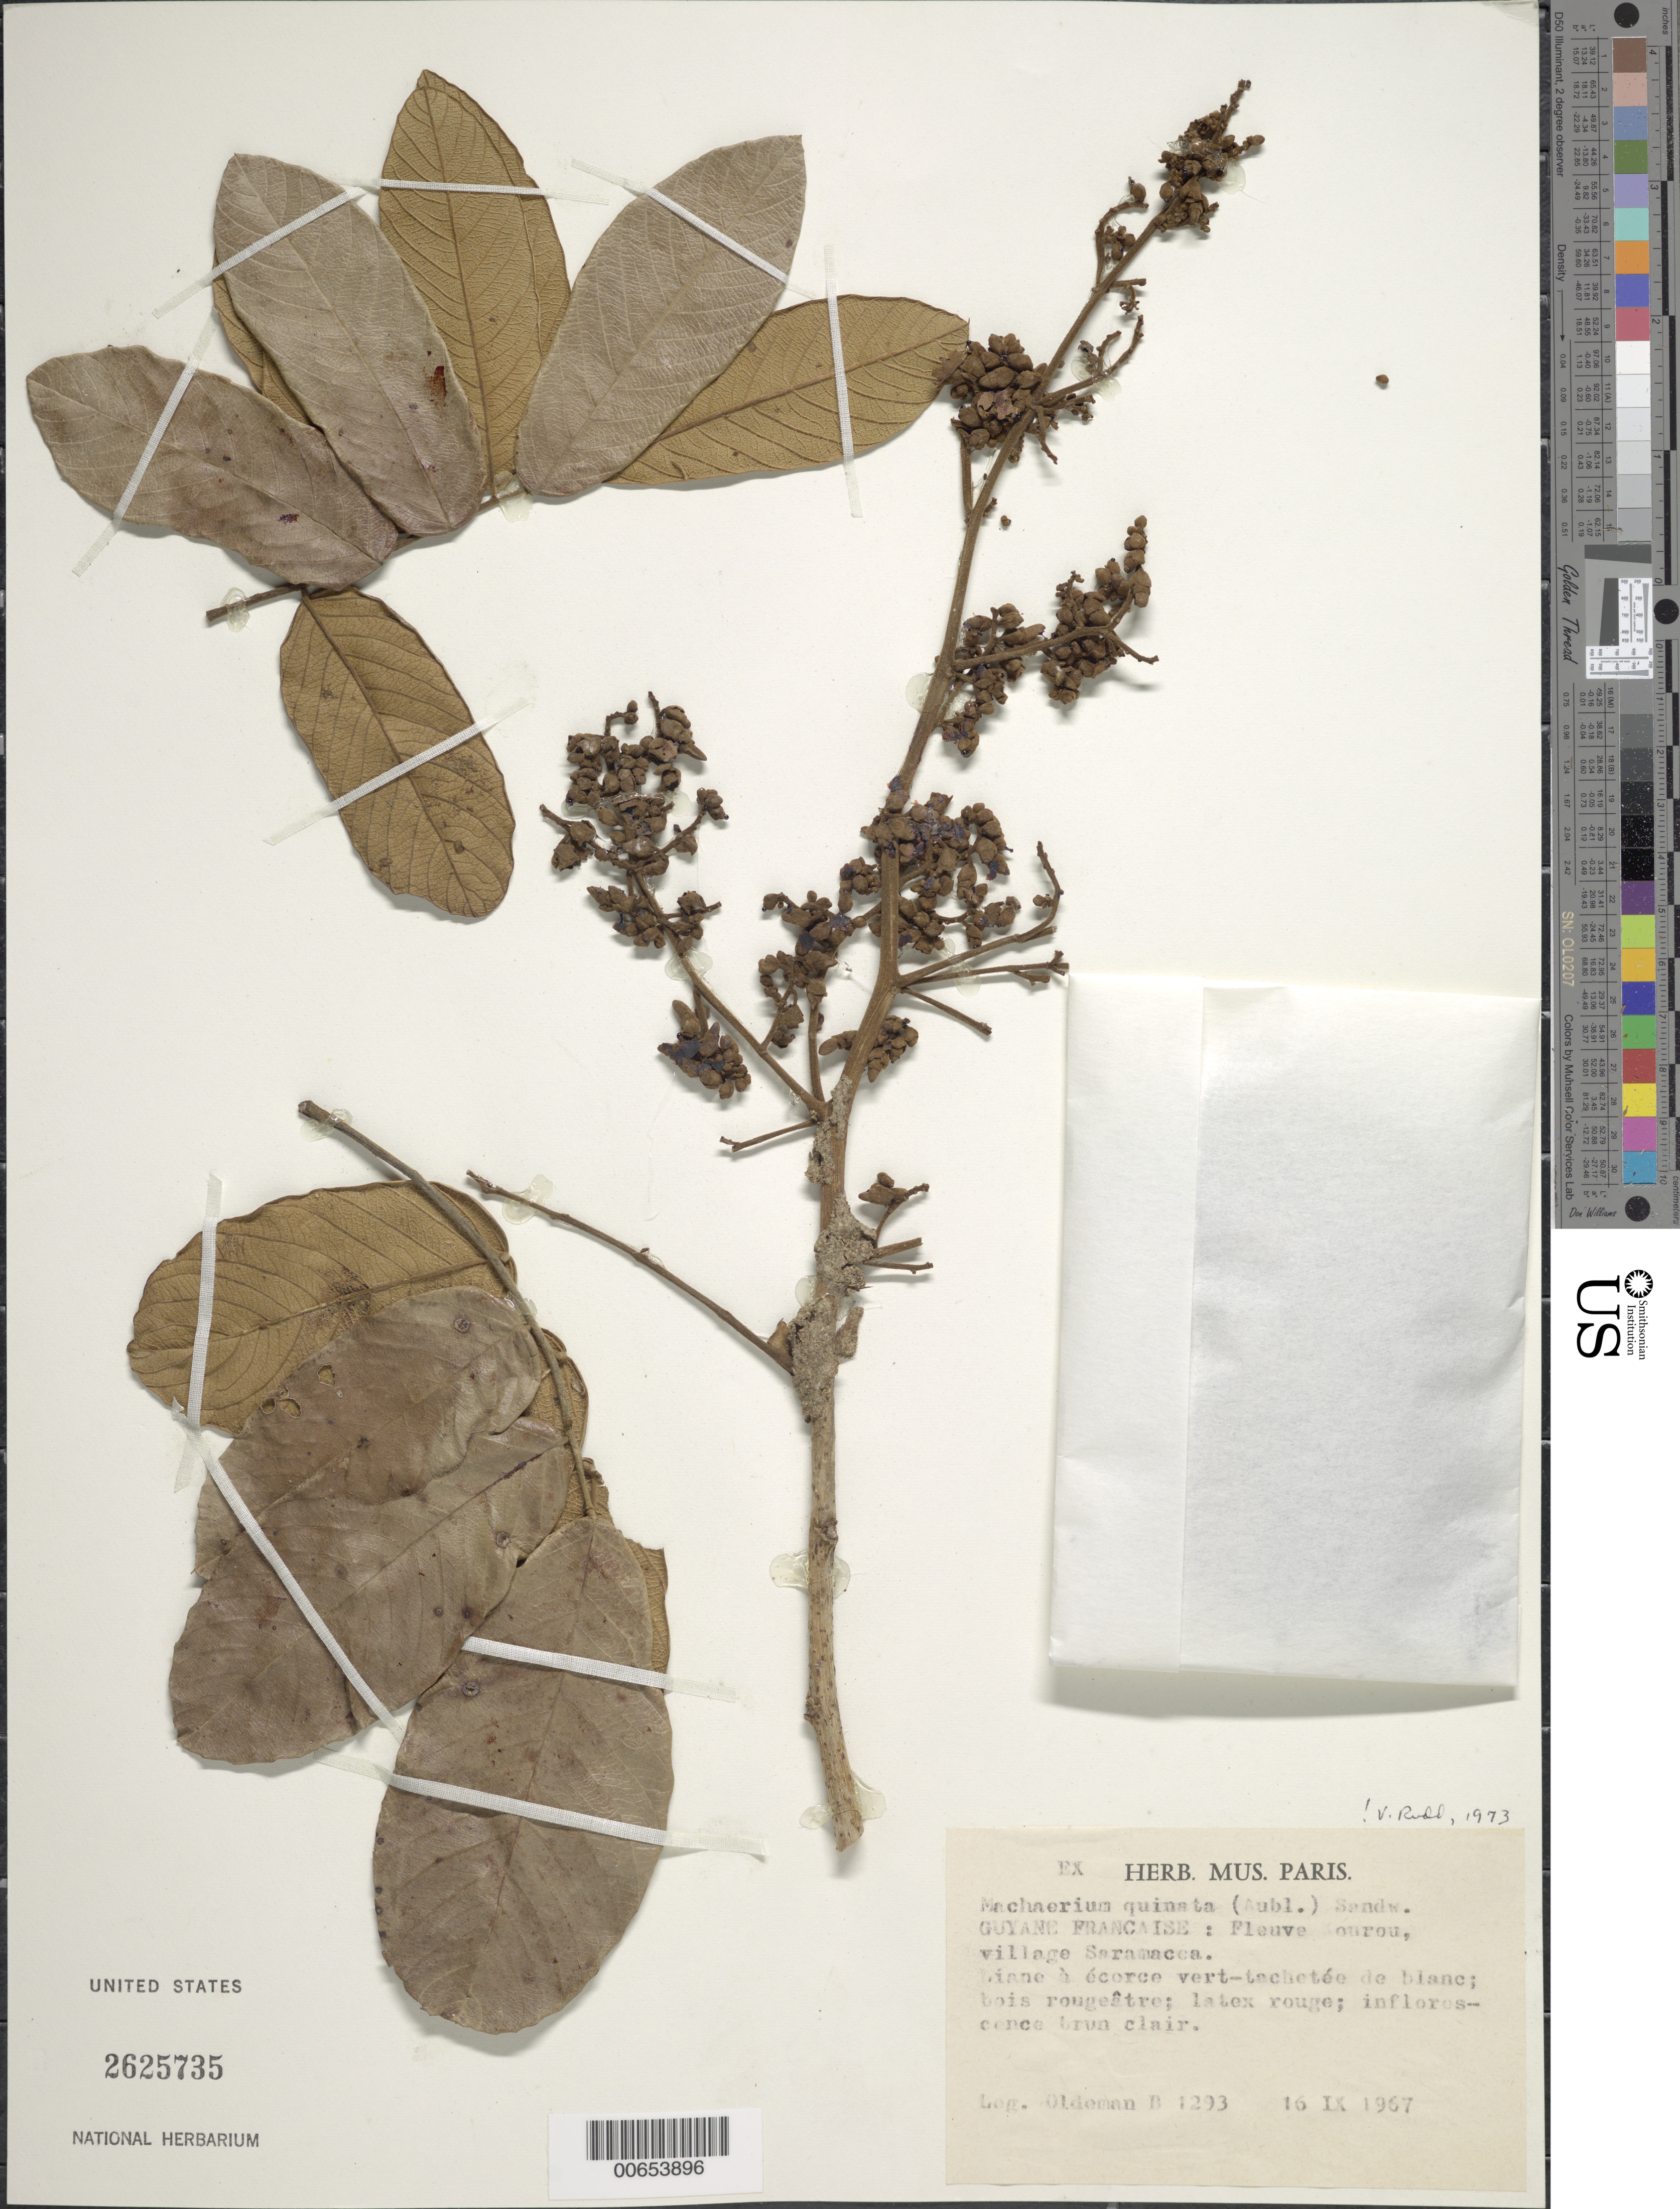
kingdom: Plantae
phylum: Tracheophyta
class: Magnoliopsida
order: Fabales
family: Fabaceae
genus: Machaerium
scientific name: Machaerium quinatum var. quinatum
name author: (Aubl.) Sandwith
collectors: R. Oldeman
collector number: B 1293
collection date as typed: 16-Sep-67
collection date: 1967-09-16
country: French Guiana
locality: Fleuve Kourou au village Saramacca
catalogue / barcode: US 2625735